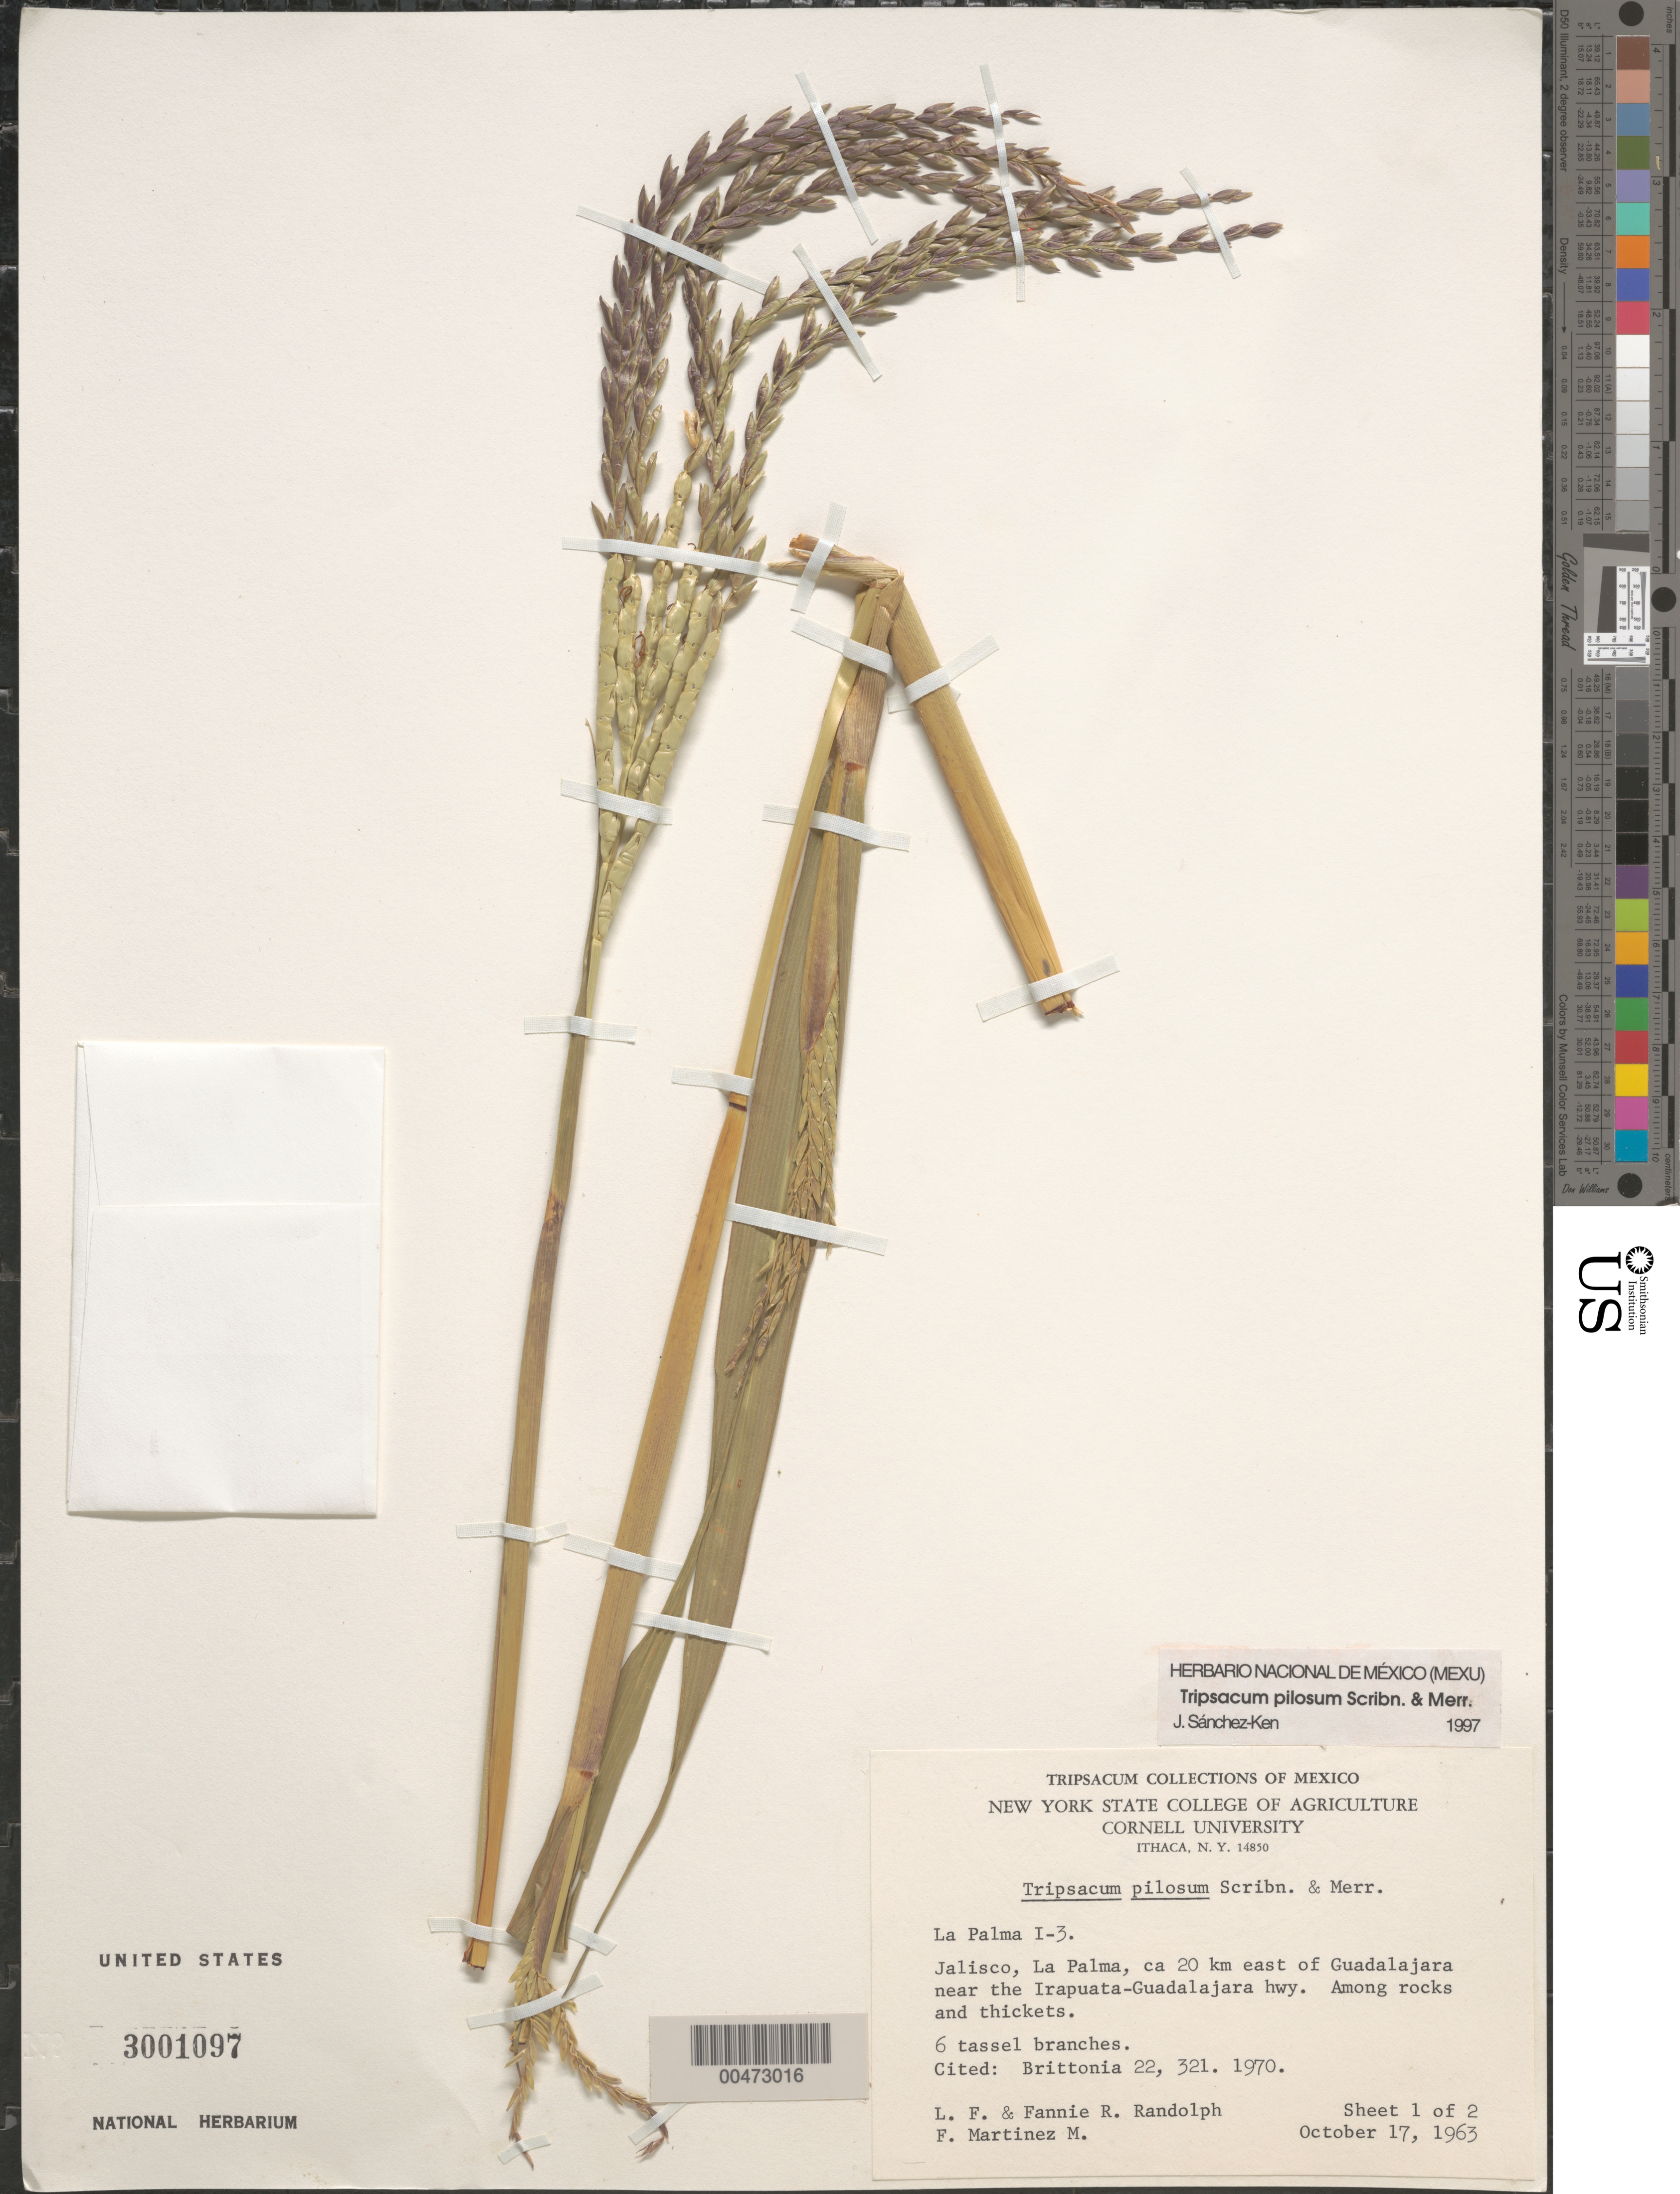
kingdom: Plantae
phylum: Tracheophyta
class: Liliopsida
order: Poales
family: Poaceae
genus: Tripsacum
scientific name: Tripsacum pilosum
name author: Scribn. & Merr.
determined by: Sánchez-Ken, J. G.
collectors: L. F. Randolph, F. Randolph & F. Martinez-M.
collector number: La Palma I-3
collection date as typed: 17 Oct 1963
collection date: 1963-10-17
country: Mexico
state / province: Jalisco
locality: La Palma, ca 20 km E of Guadalajara near the Irapuata-Guadalajara Hwy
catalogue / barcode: US 3001097